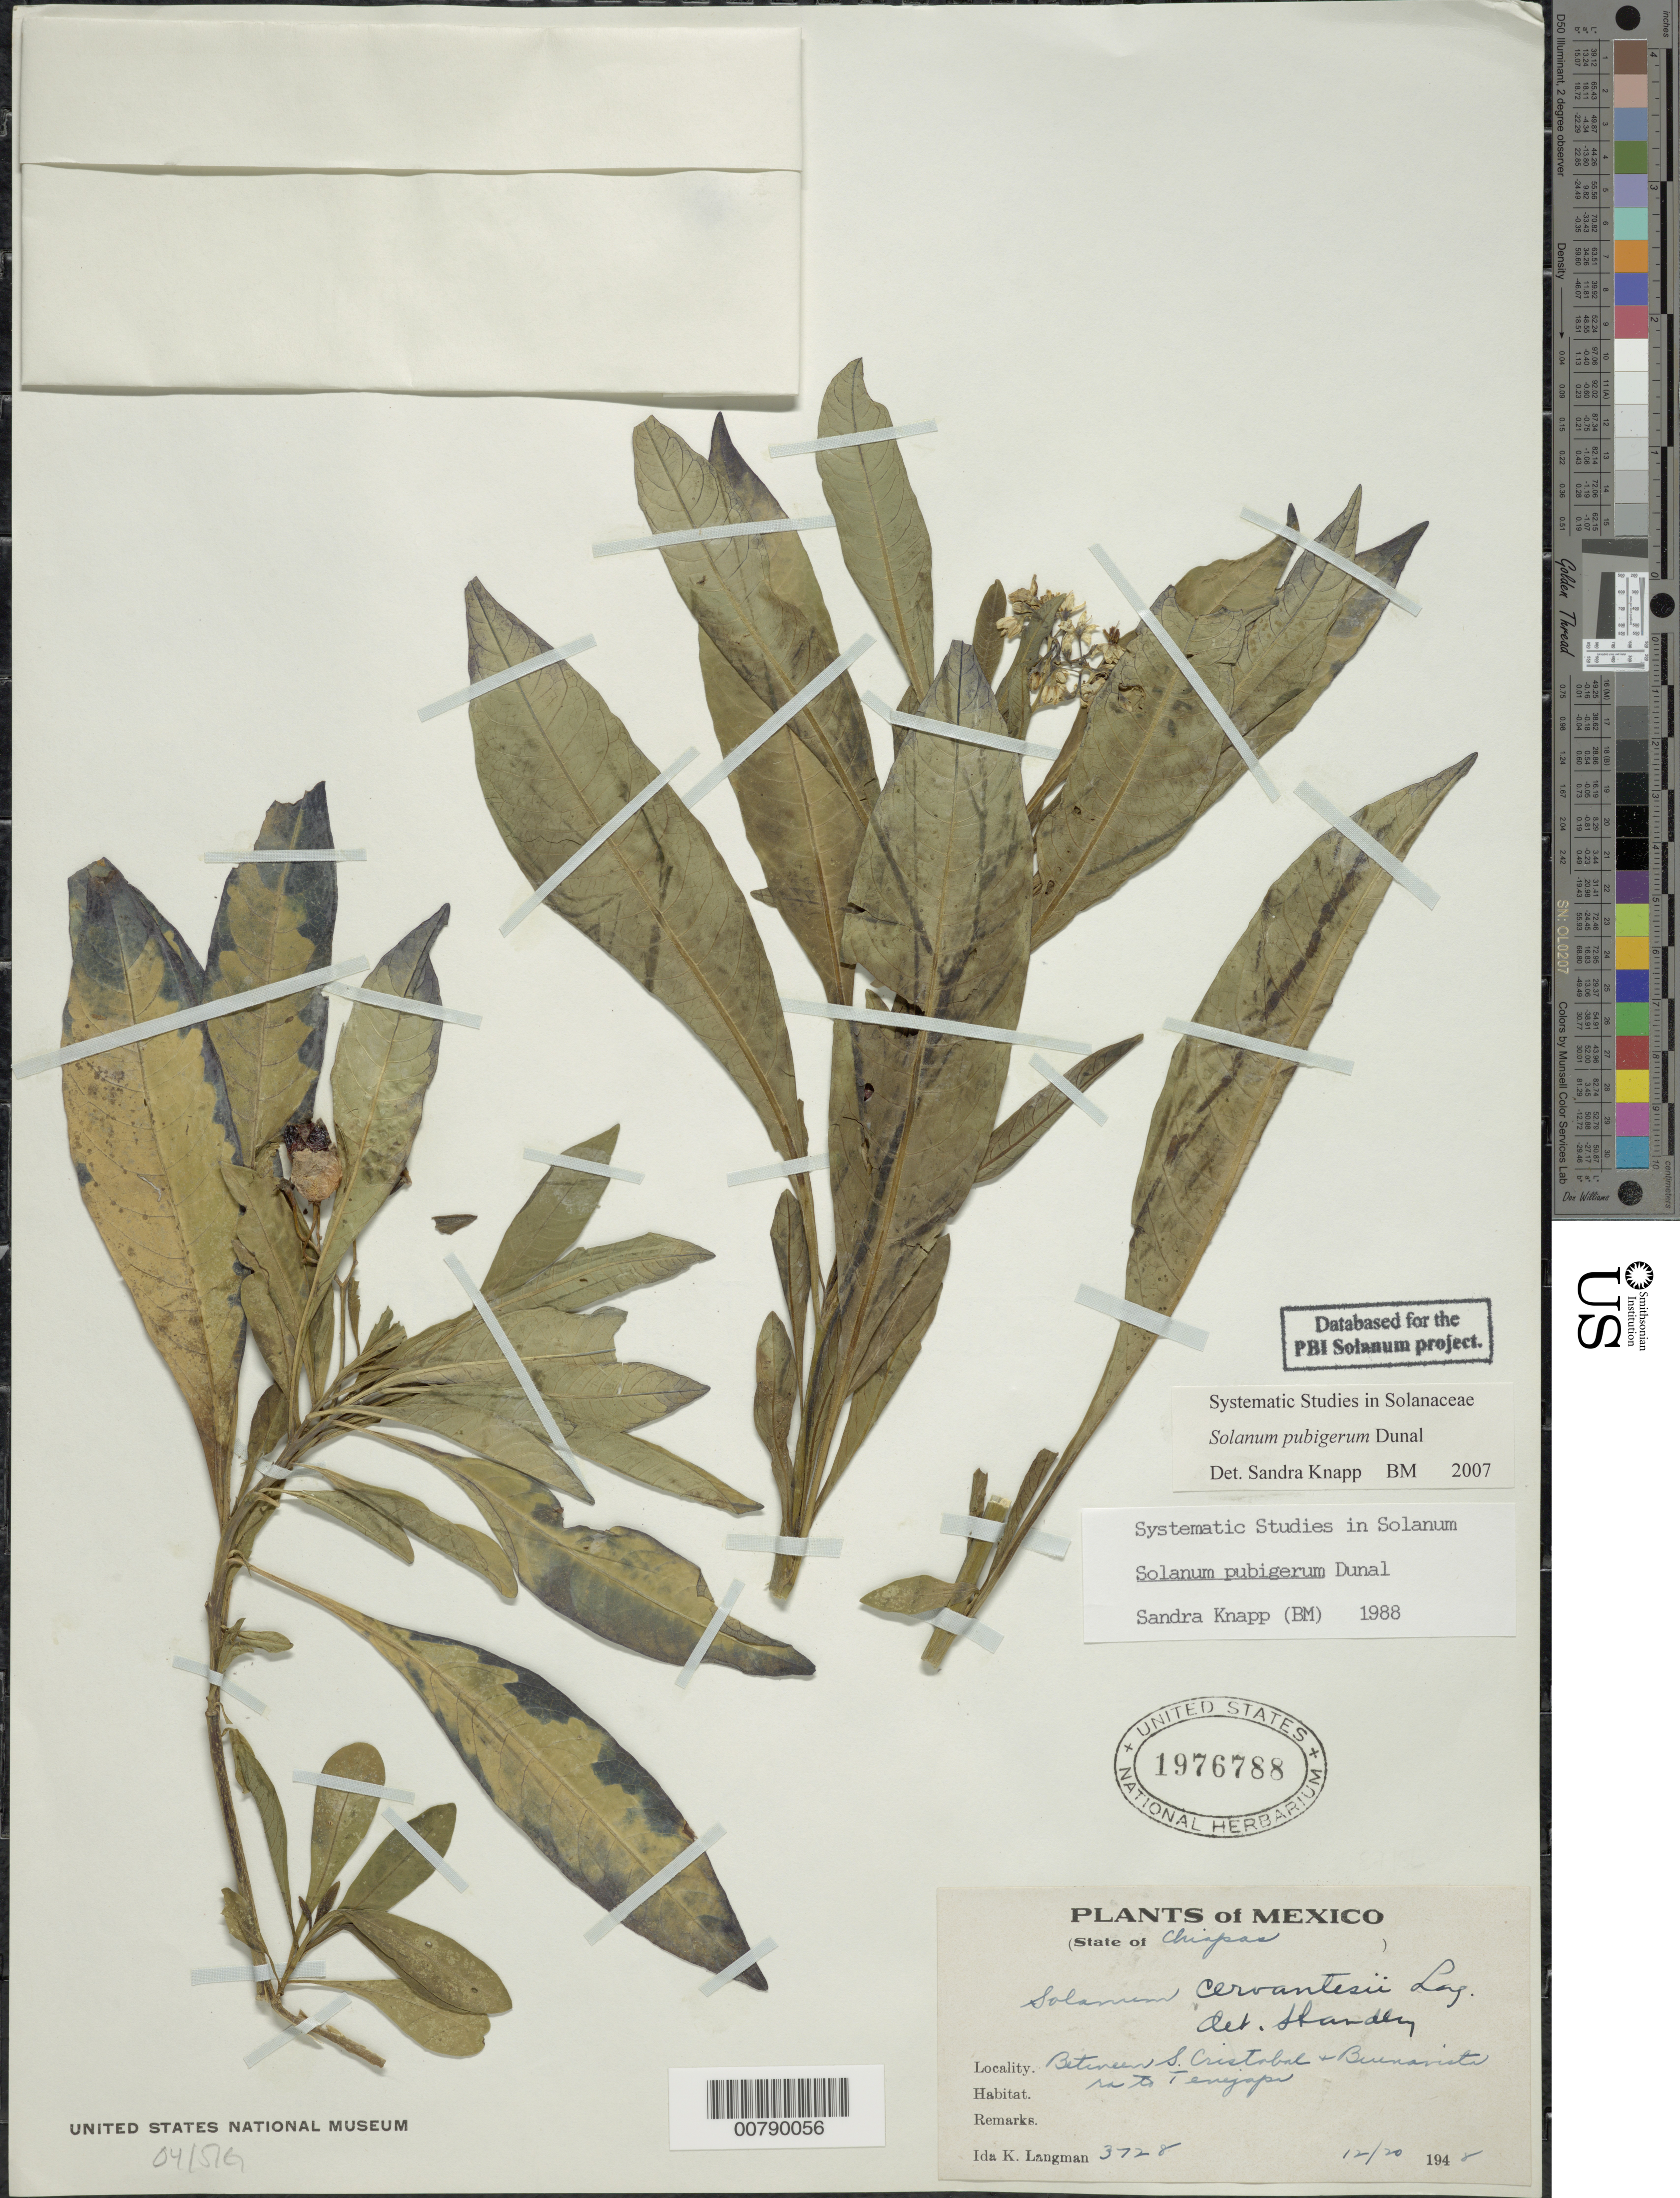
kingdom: Plantae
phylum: Tracheophyta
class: Magnoliopsida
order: Solanales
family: Solanaceae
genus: Solanum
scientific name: Solanum pubigerum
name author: Dunal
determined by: Knapp, S. D.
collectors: I. K. Langman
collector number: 3728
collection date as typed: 20 Dec 1948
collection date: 1948-12-20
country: Mexico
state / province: Chiapas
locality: between San Cristobal - Buenavista rd to Tenejapa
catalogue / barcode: US 1976788